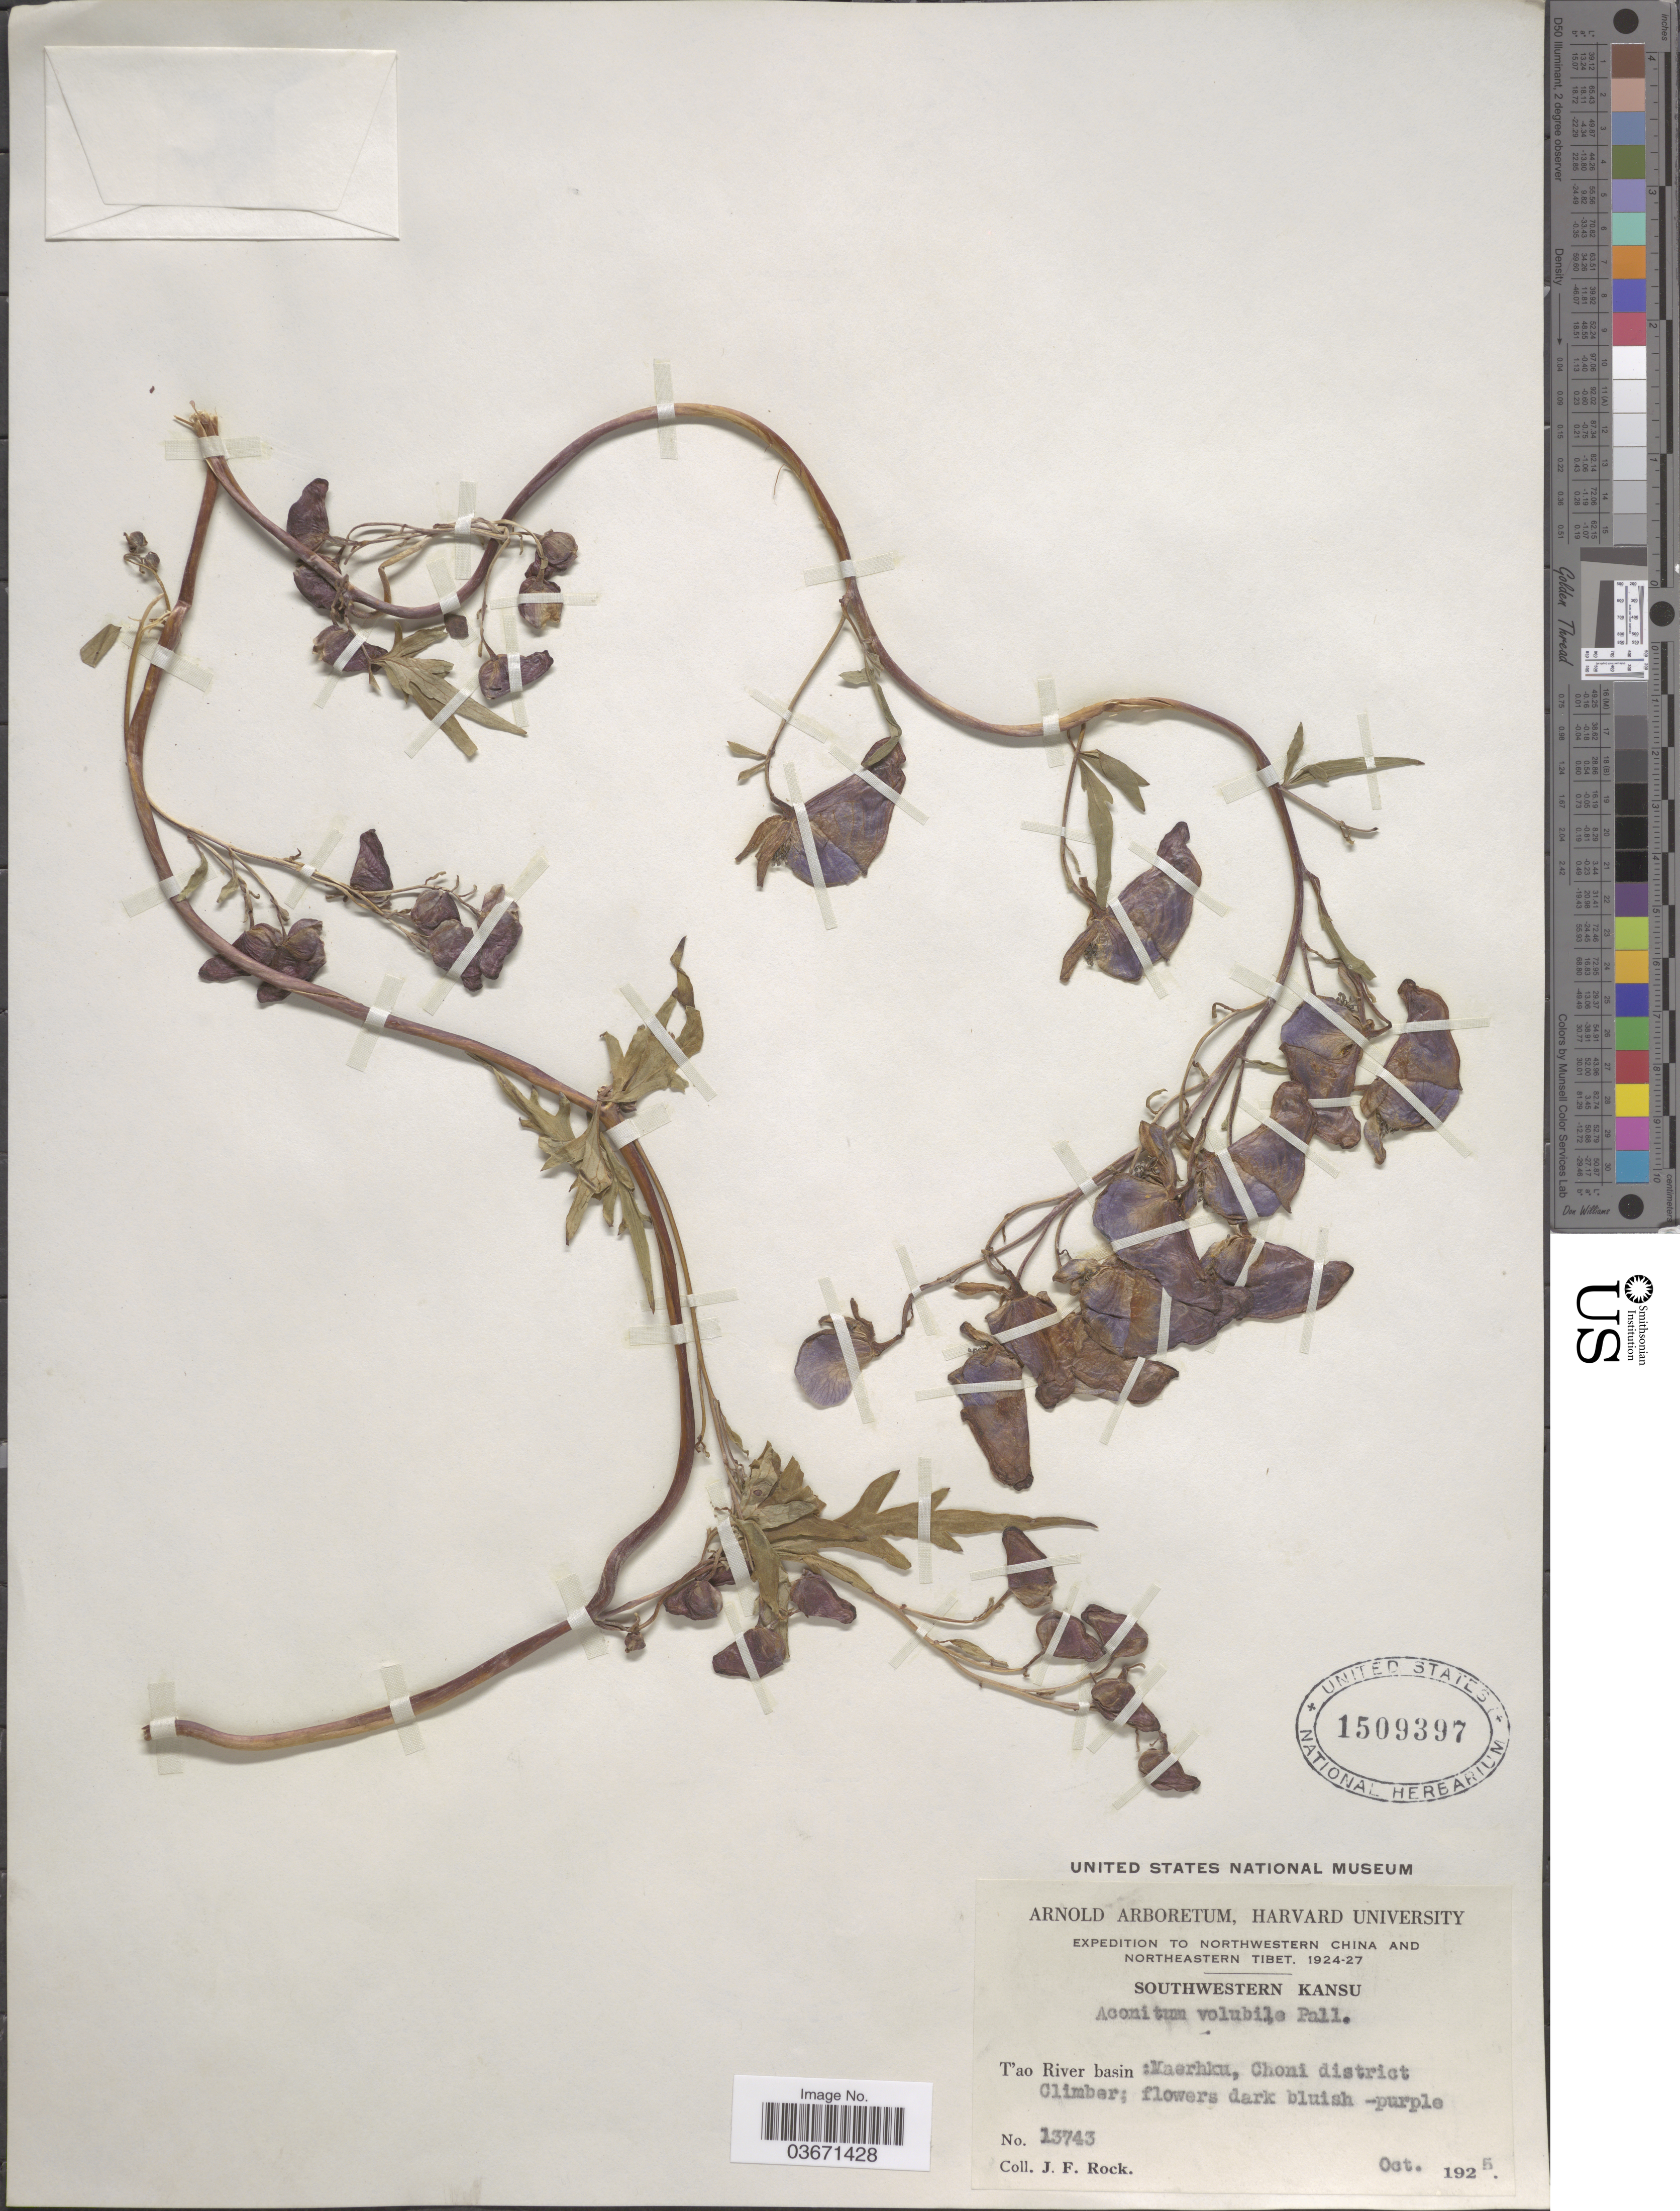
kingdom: Plantae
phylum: Tracheophyta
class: Magnoliopsida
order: Ranunculales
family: Ranunculaceae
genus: Aconitum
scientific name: Aconitum volubile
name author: Pall. ex Koelle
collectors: J. Rock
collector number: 13743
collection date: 1925-10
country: China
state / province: Gansu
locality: Northwestern China. Southwestern Kansu. T'ao River basin: Maerhku, Choni district.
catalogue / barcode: US 1509397